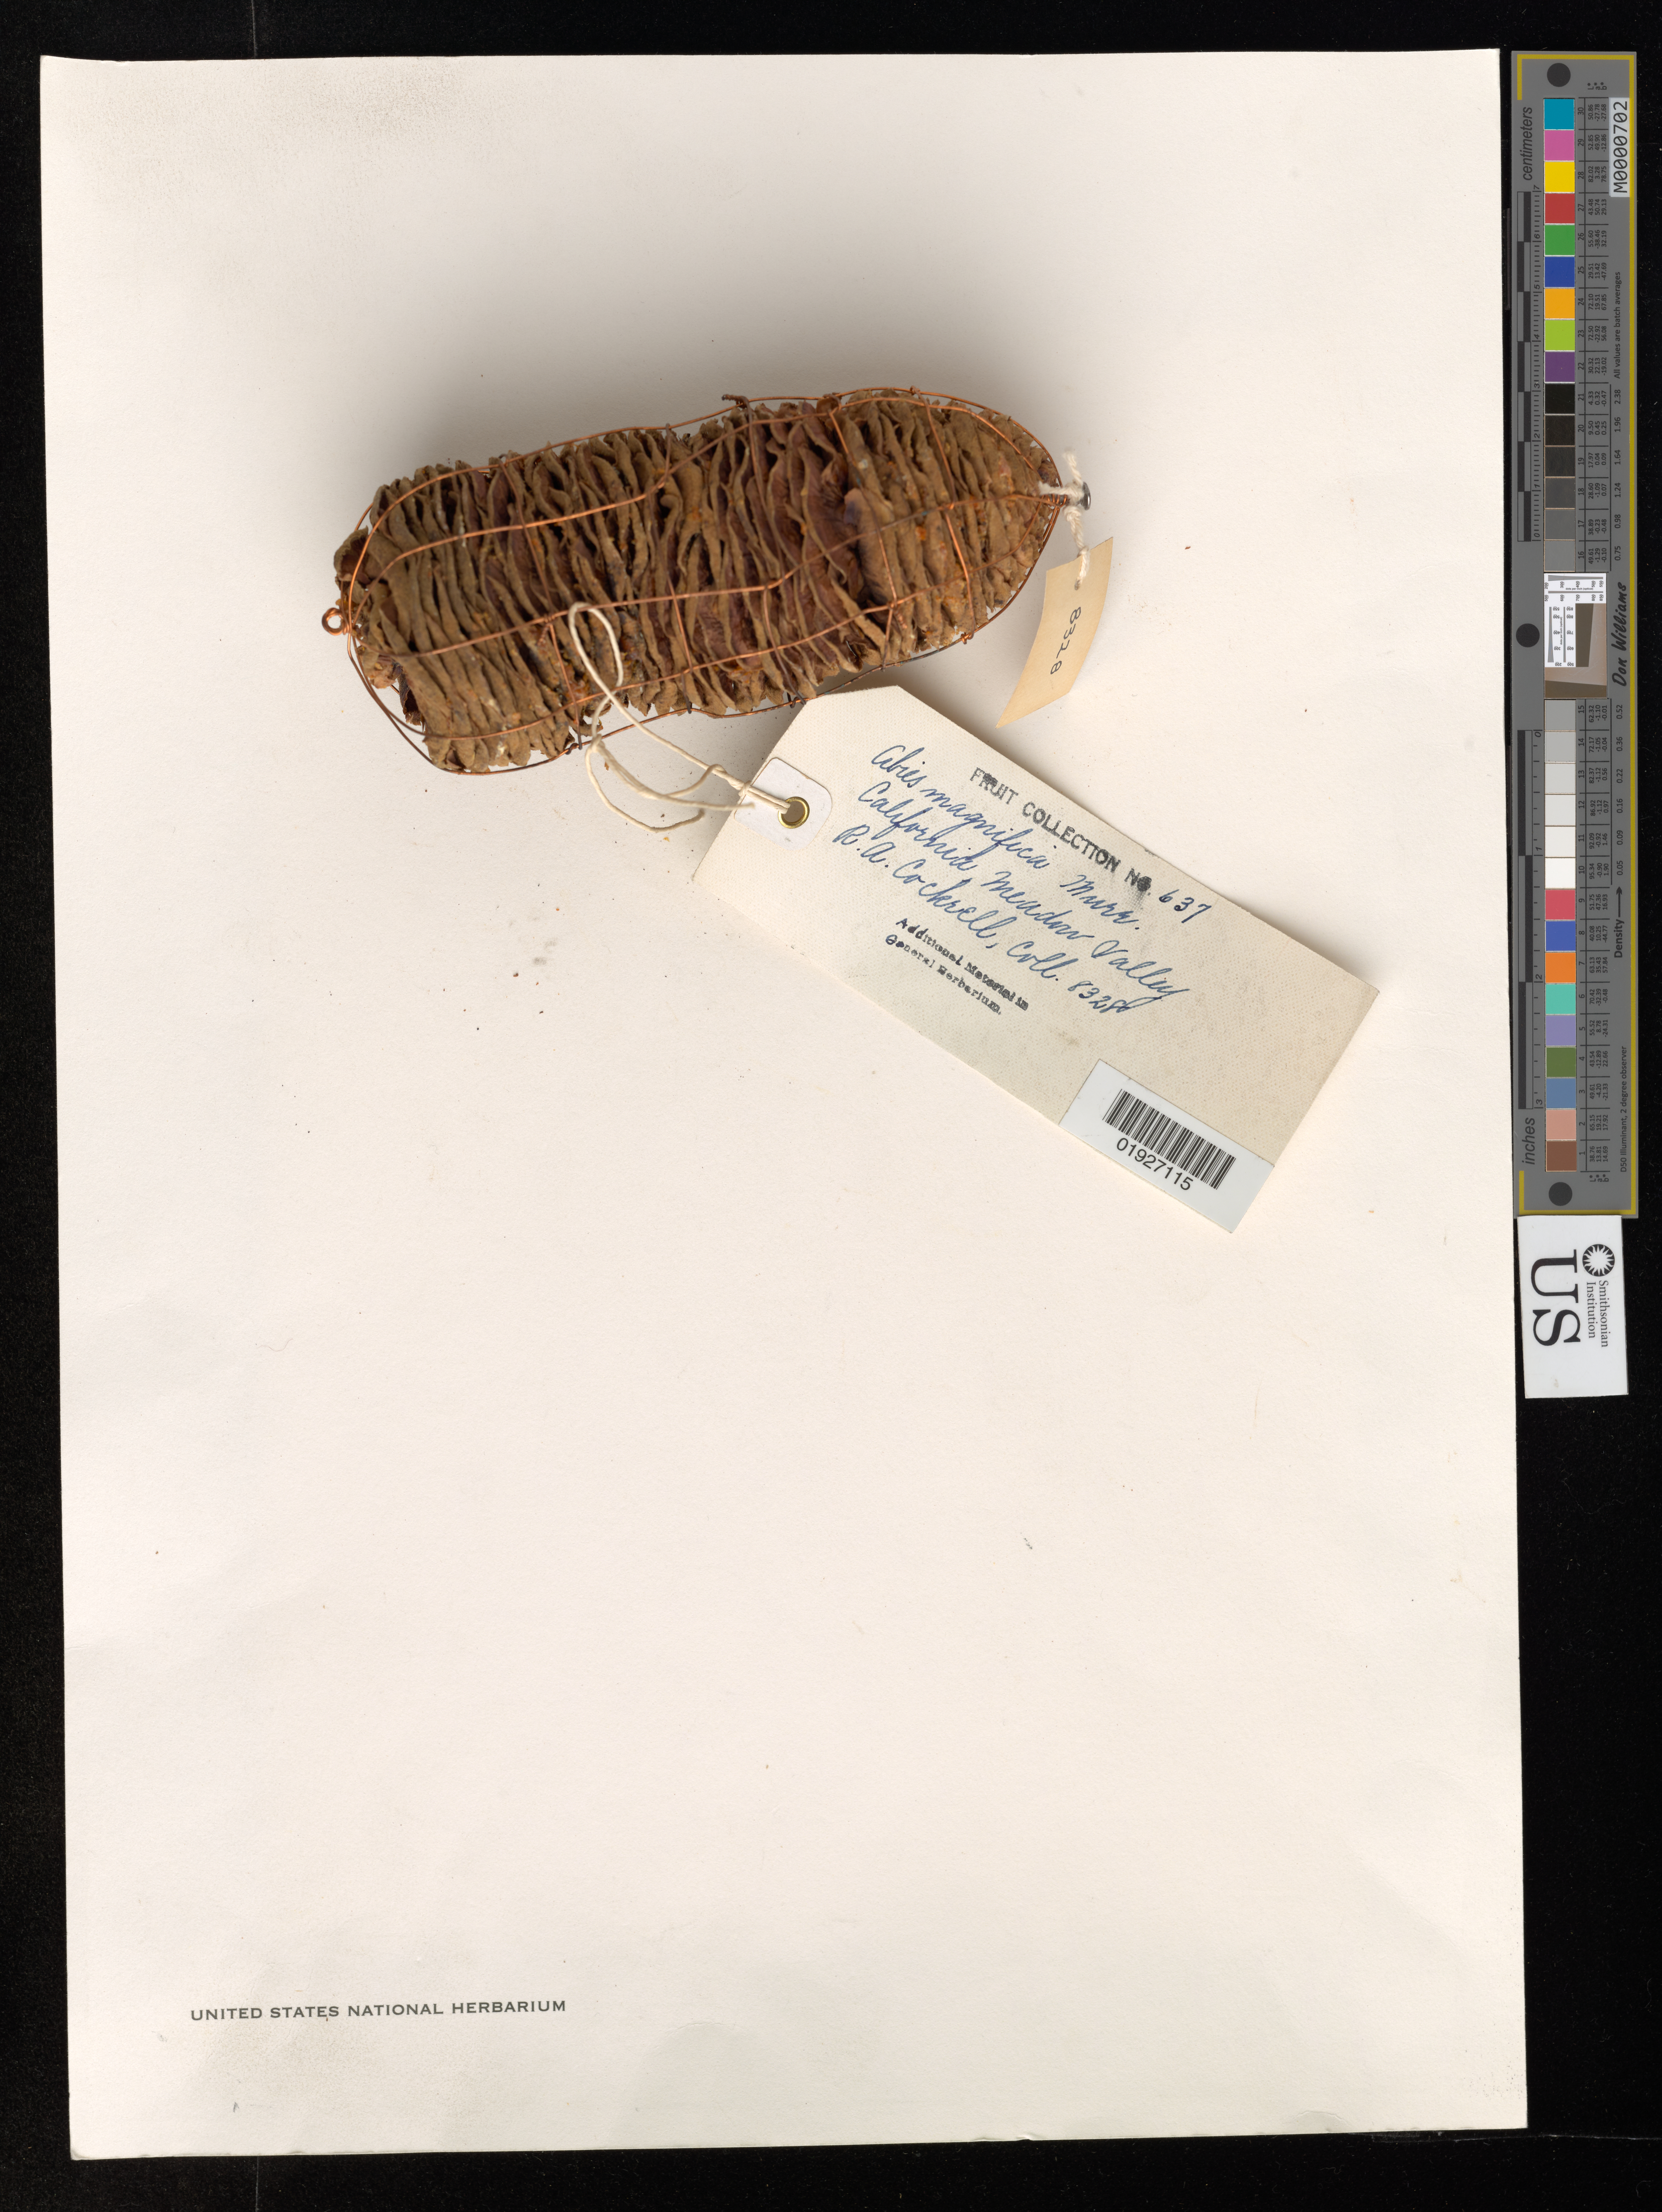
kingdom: Plantae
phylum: Tracheophyta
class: Pinopsida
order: Pinales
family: Pinaceae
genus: Abies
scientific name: Abies magnifica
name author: A. Murray bis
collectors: R. Cockrell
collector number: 8328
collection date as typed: Transcribed d/m/y: 5/8/37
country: United States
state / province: California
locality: Red fir, Gentle slope; Meadow Valley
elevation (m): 1981